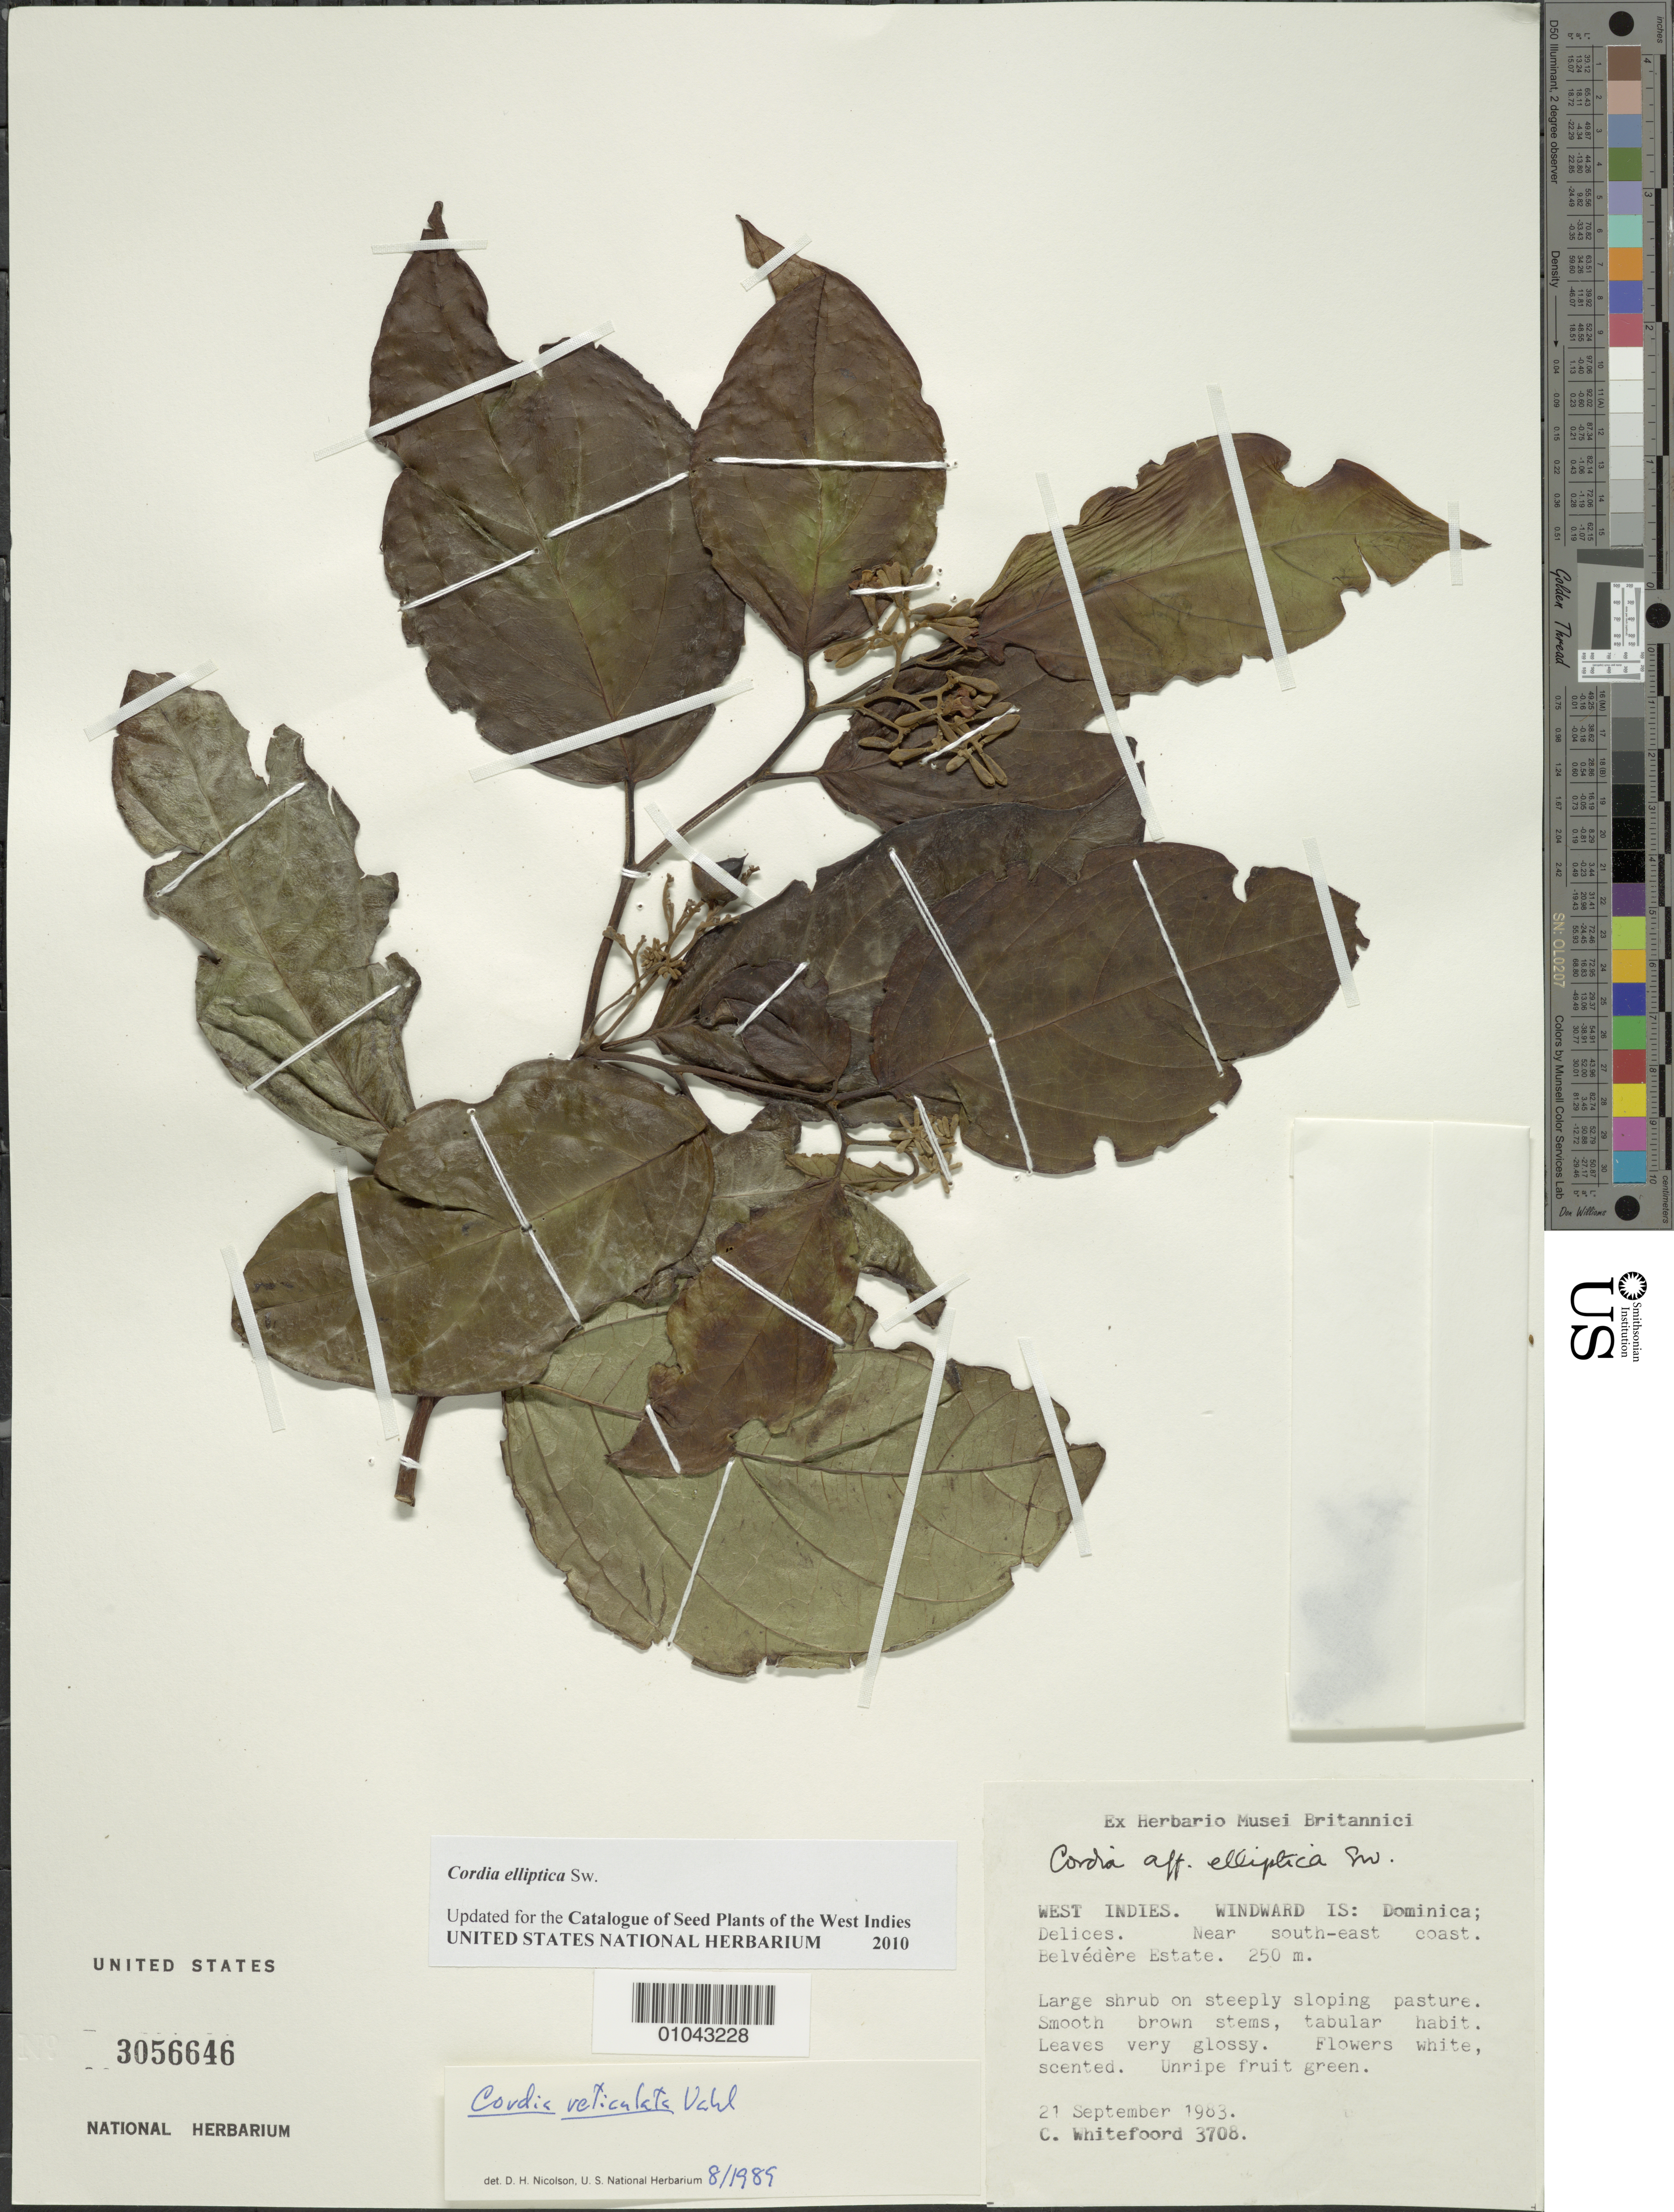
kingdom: Plantae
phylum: Tracheophyta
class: Magnoliopsida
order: Boraginales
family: Cordiaceae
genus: Cordia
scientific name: Cordia elliptica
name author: Sw.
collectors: C. Whitefoord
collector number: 3708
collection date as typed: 21 Sep 1983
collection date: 1983-09-21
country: Dominica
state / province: St. Patrick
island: Dominica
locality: Delices, near SE coast, Belvédère Estate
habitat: On steeply sloping pasture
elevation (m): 250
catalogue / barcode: US 3056646